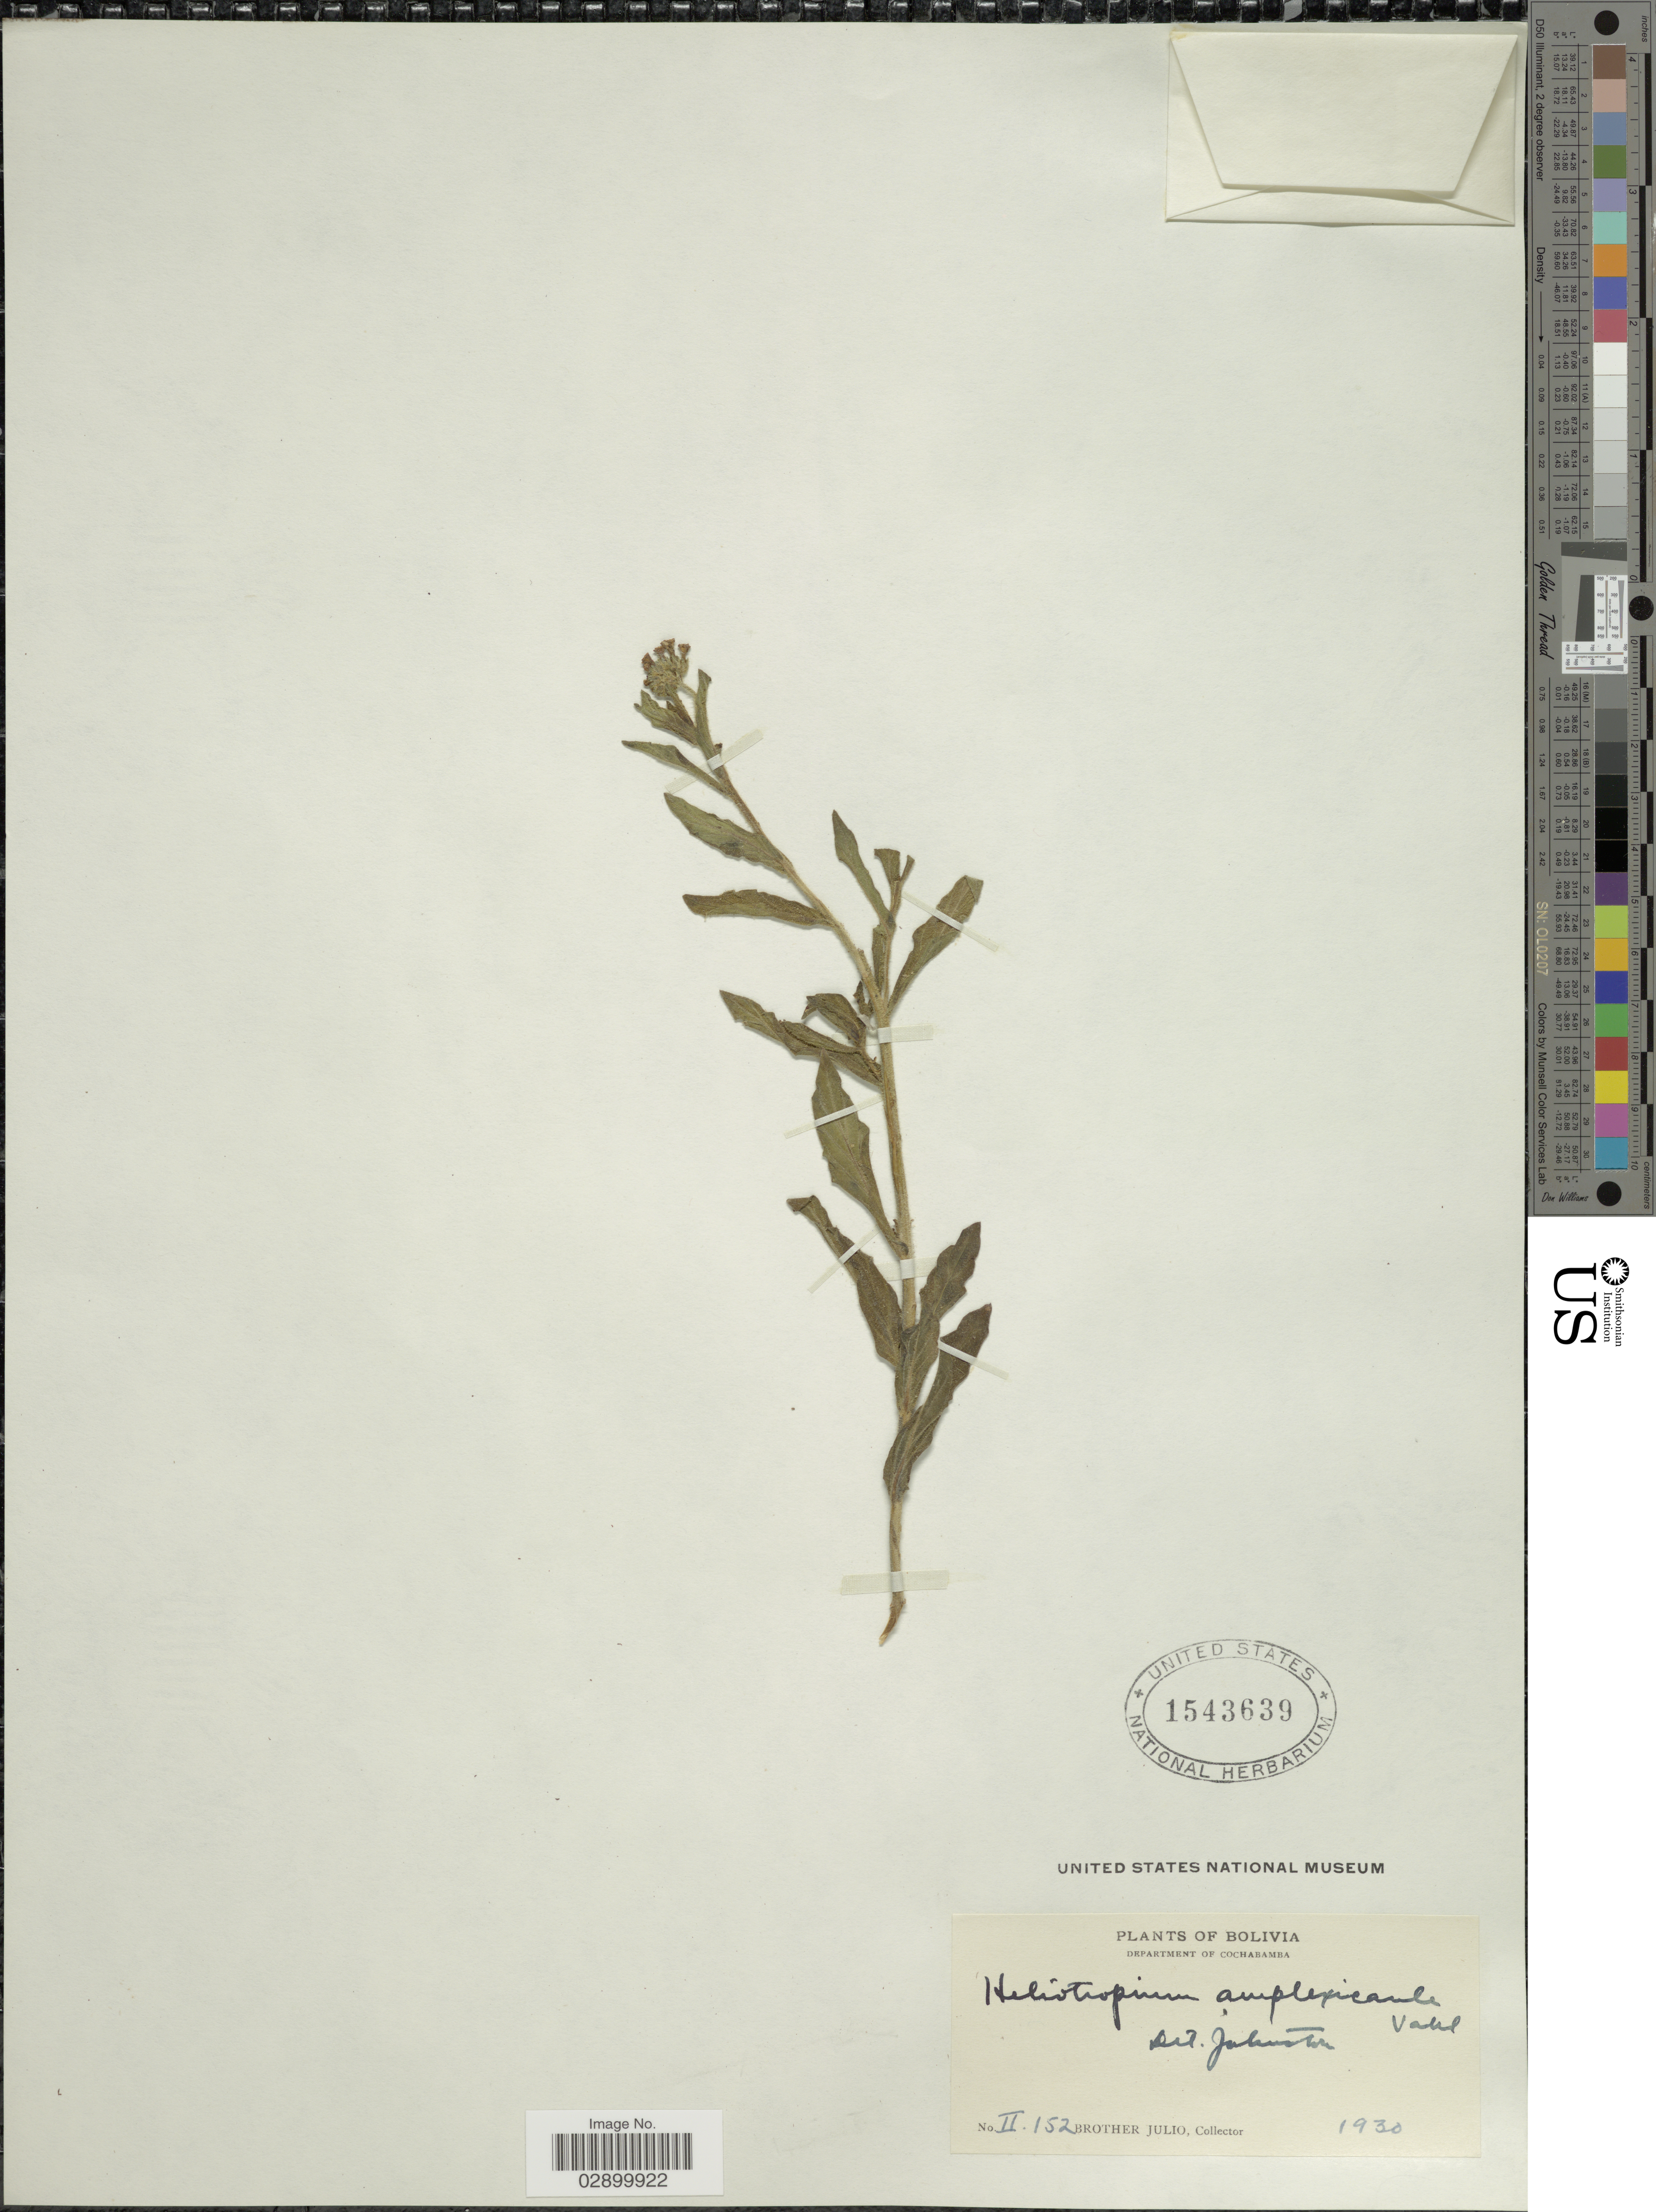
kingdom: Plantae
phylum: Tracheophyta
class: Magnoliopsida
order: Boraginales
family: Heliotropiaceae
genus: Heliotropium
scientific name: Heliotropium amplexicaule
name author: Vahl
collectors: Bro. Julio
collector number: II152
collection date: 1930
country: Bolivia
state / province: Cochabamba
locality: Department of Cochabamba.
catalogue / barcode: US 1543639